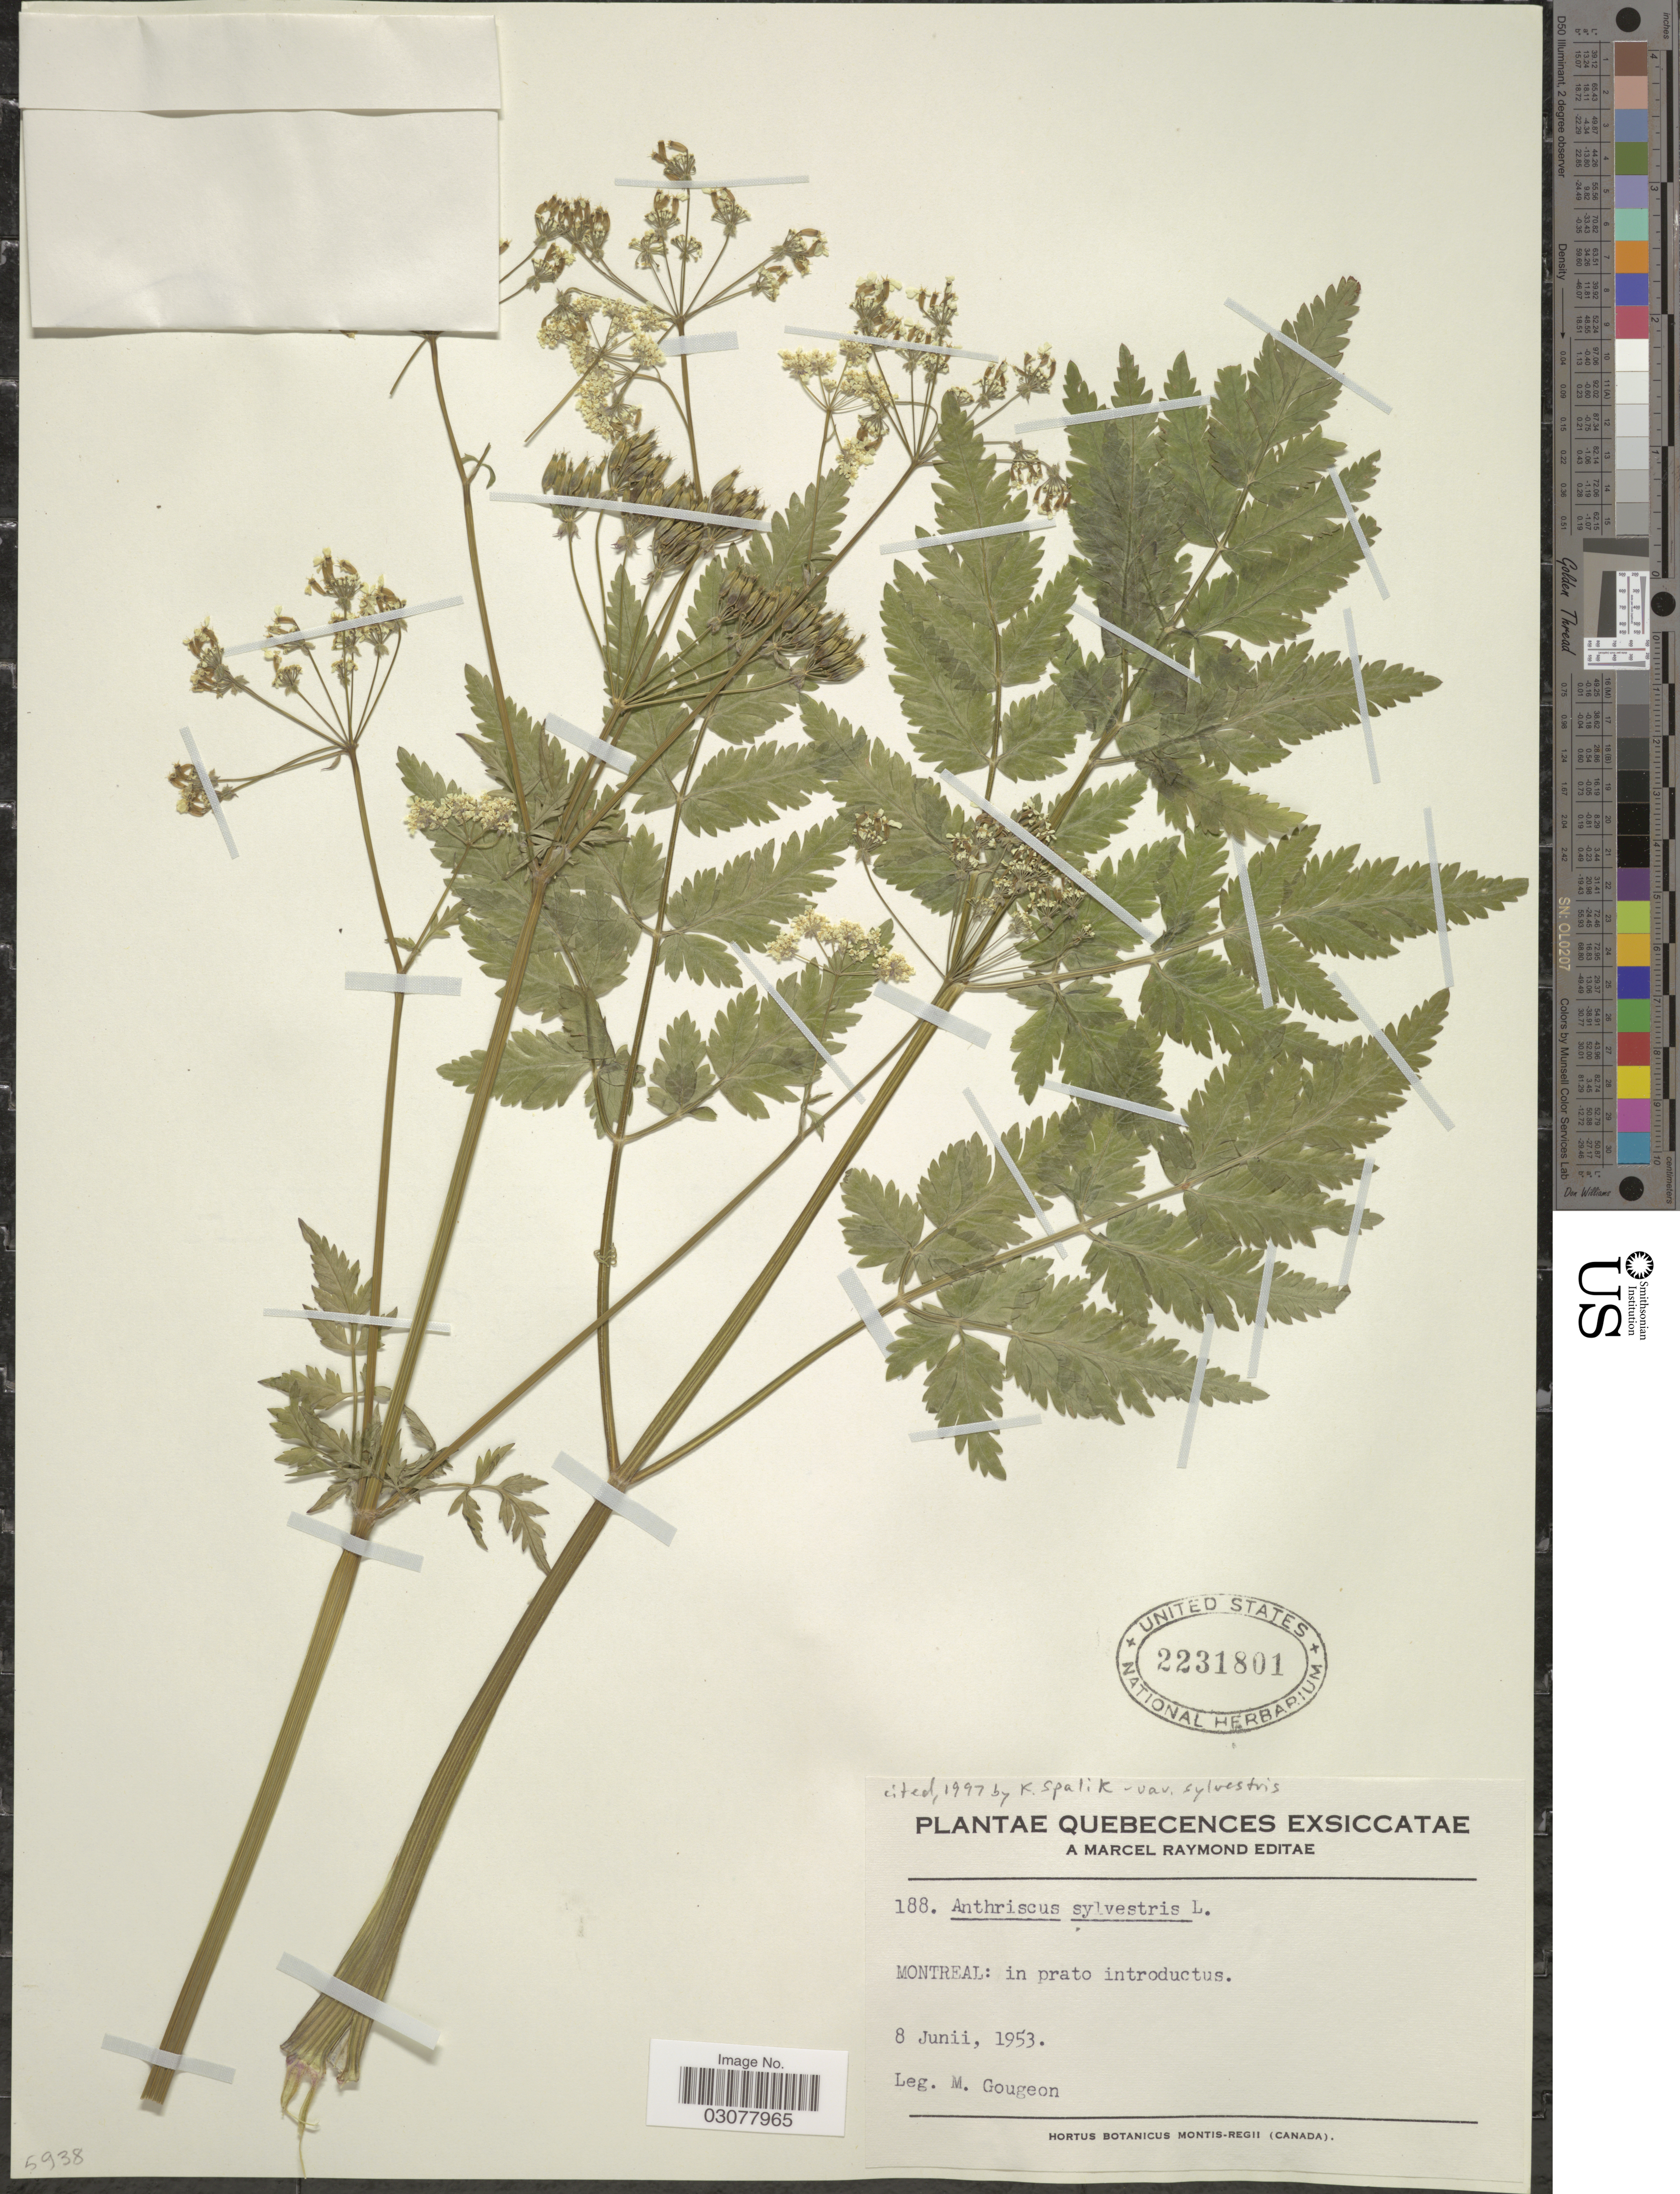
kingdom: Plantae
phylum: Tracheophyta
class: Magnoliopsida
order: Apiales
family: Apiaceae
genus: Anthriscus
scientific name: Anthriscus sylvestris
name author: (L.) Hoffm.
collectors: M. Gougeon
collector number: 188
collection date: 1953-06-08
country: Canada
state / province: Quebec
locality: Quebecences Exsiccatae, Montreal: in prato introductus.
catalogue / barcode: US 2231801